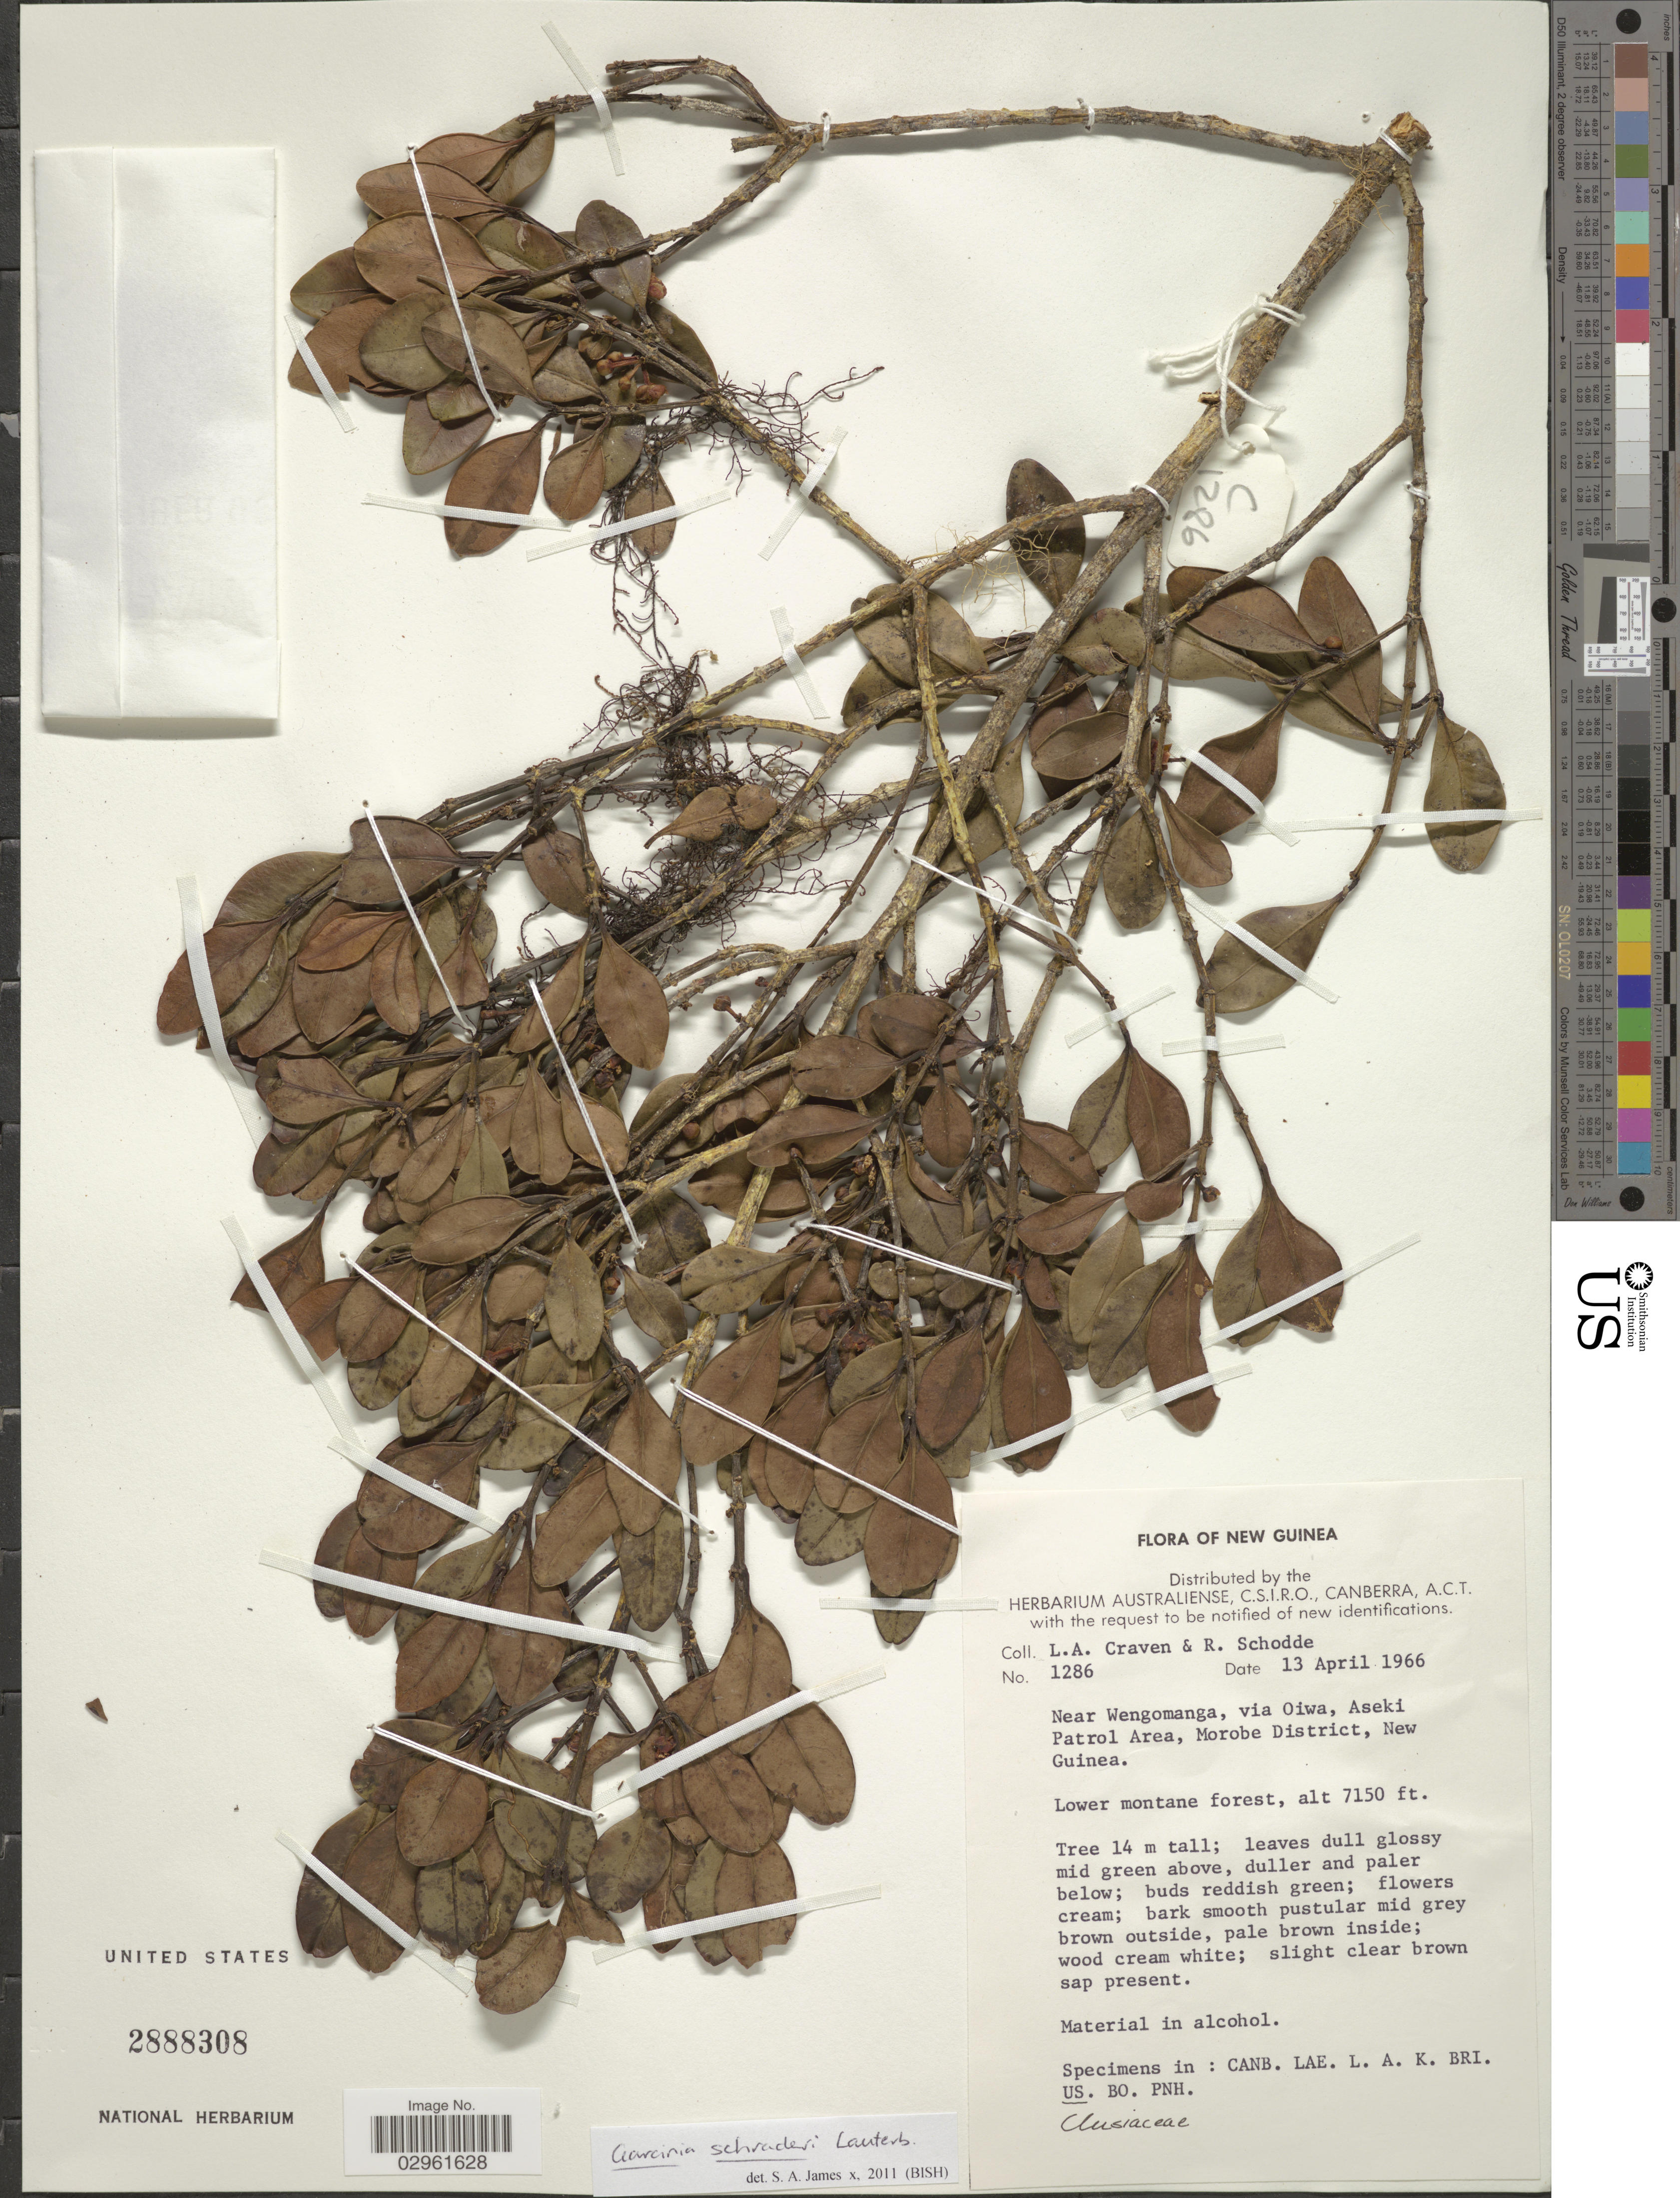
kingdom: Plantae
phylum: Tracheophyta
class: Magnoliopsida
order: Malpighiales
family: Clusiaceae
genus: Garcinia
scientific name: Garcinia schraderi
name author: Lauterb.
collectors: L. A. Craven & R. Schodde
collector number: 1286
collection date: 1966-04-13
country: Papua New Guinea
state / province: Morobe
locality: New Guinea. Near Wengomanga, via Oiwa, Aseki Patrol Area, Morobe District.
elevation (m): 2179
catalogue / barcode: US 2888308